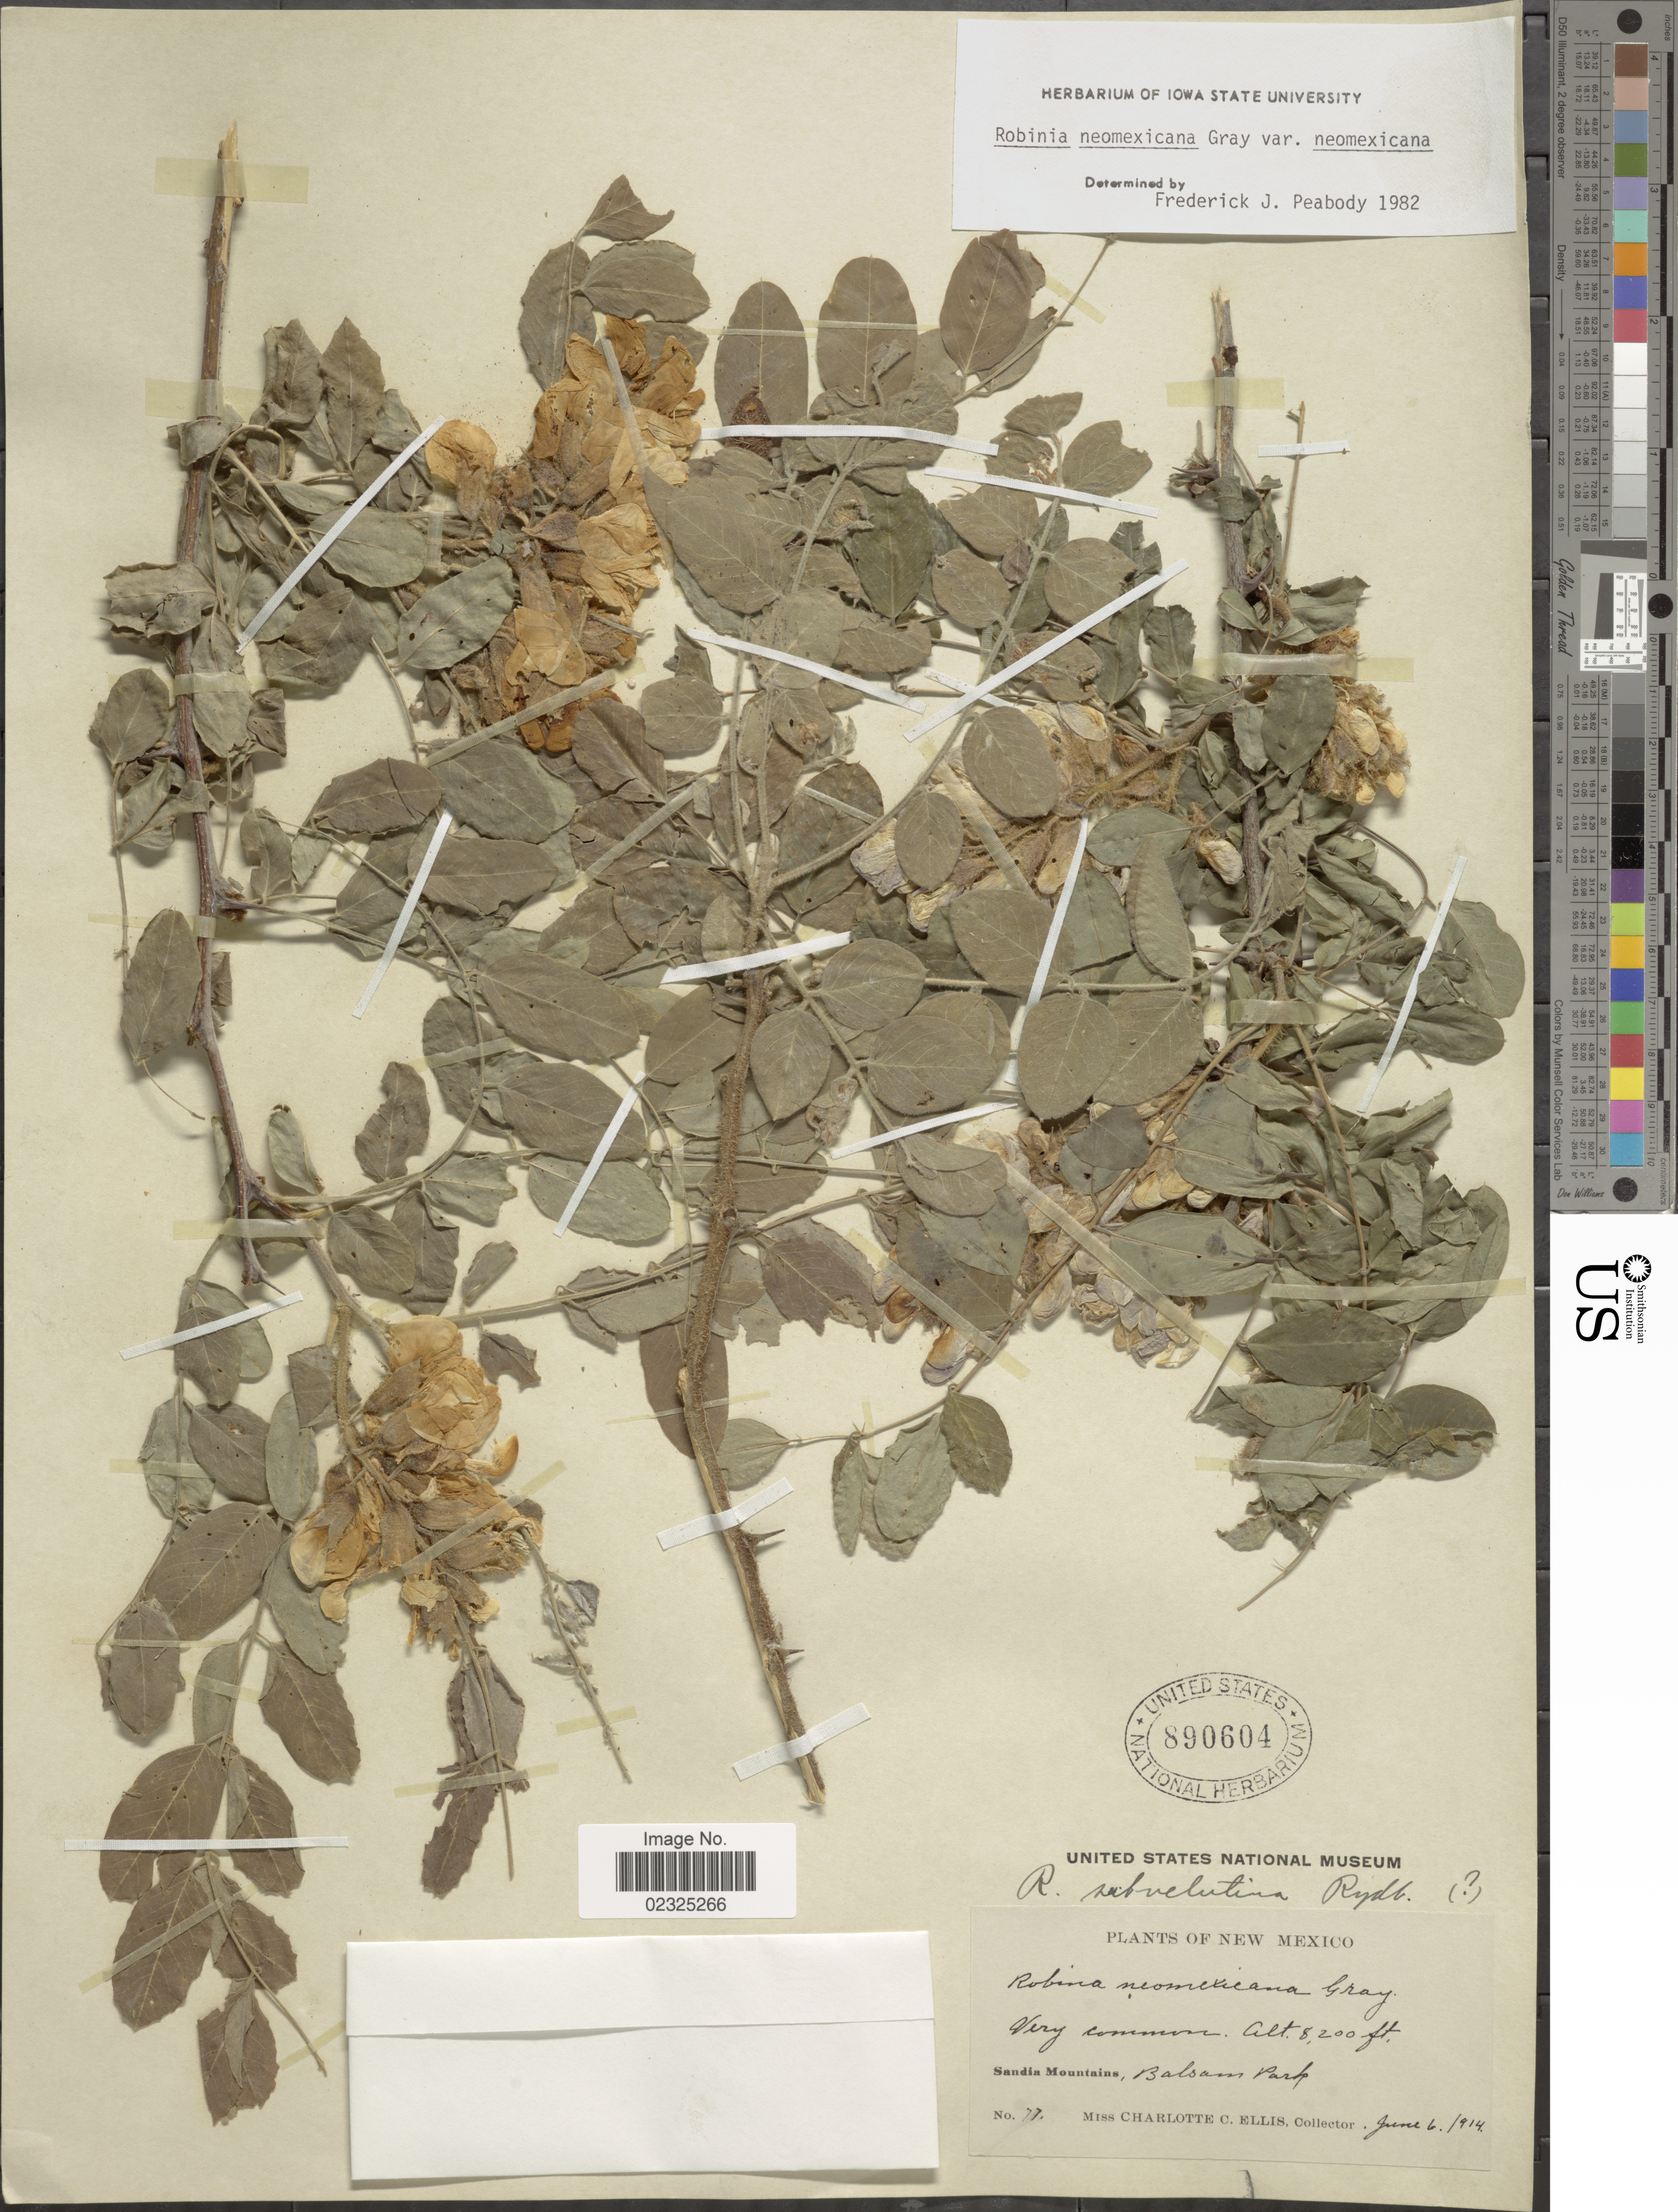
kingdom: Plantae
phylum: Tracheophyta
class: Magnoliopsida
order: Fabales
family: Fabaceae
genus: Robinia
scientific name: Robinia luxurians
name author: (Dieck) Rydb.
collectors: C. C. Ellis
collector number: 77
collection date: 1914-06-06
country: United States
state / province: New Mexico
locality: Sandia Mountains, Balsam Park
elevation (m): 2499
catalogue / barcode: US 890604